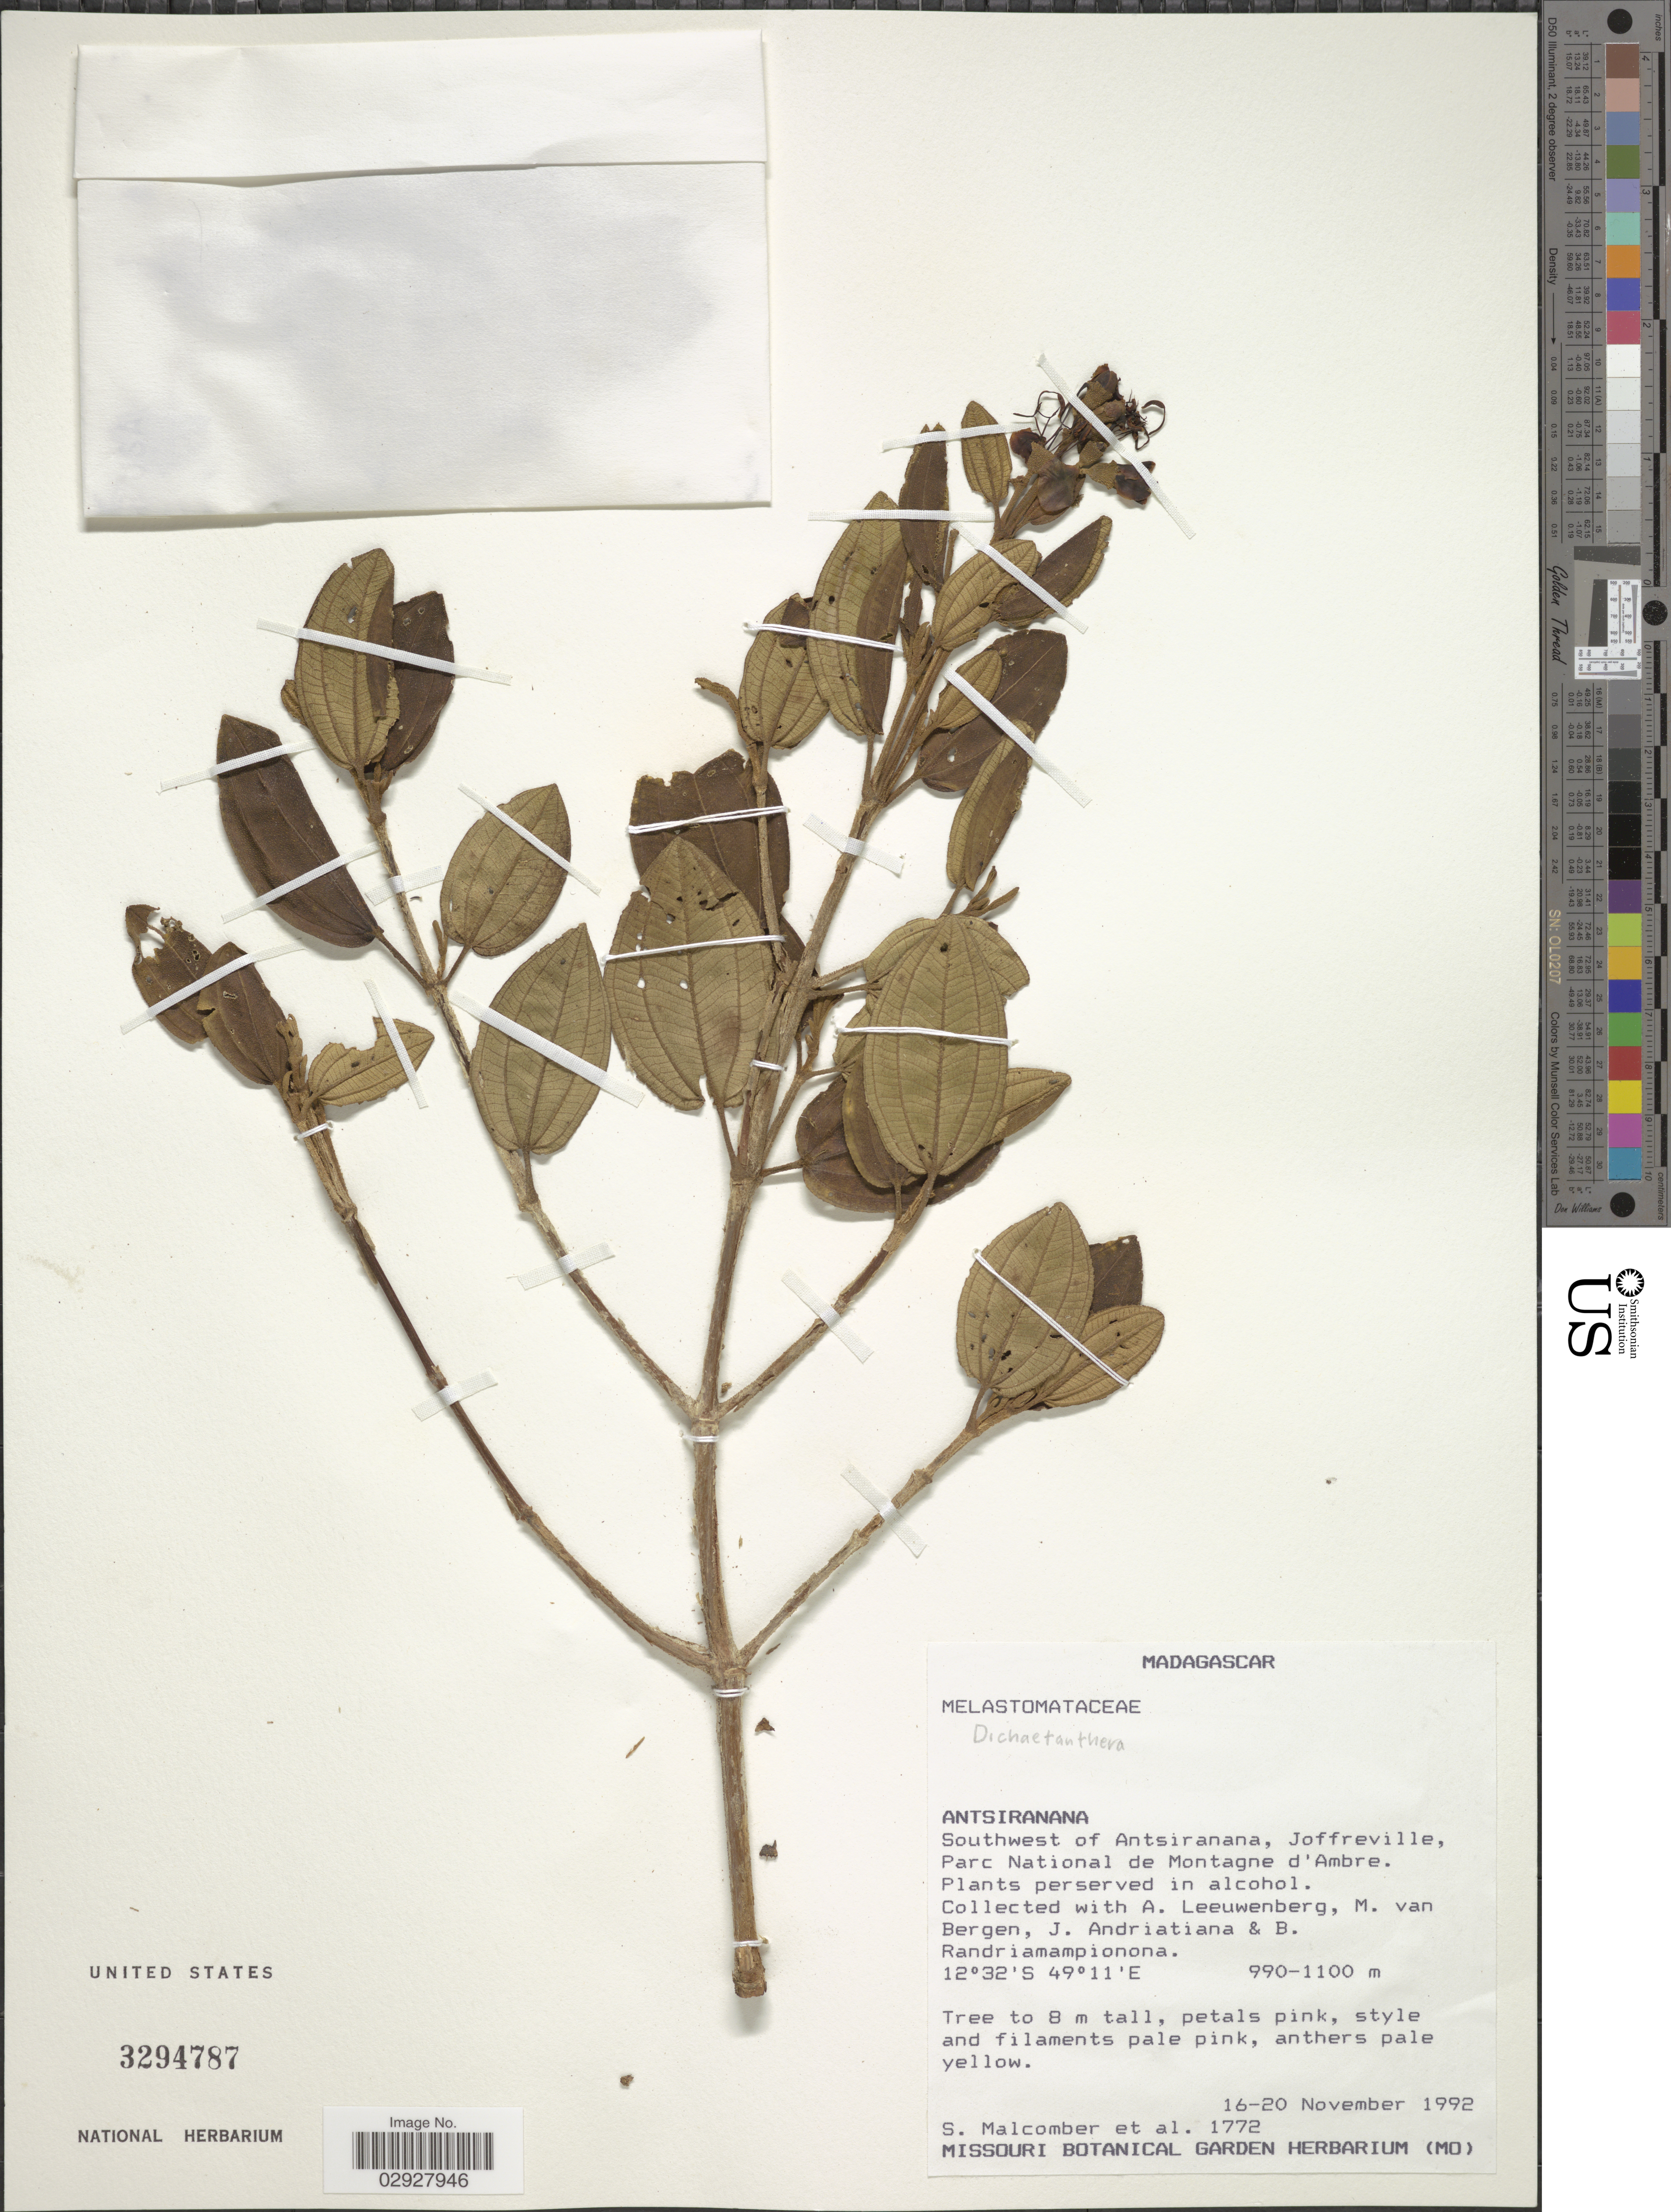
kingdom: Plantae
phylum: Tracheophyta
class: Magnoliopsida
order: Myrtales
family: Melastomataceae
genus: Medinilla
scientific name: Medinilla sp.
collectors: S. T. Malcomber, A. Leeuwenberg, M. van Bergen, J. Andriatiana & B. Randriamampionona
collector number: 1772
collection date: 1992-11-16/1992-11-20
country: Madagascar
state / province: Diana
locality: Southwest of Antsiranana, Joffreville, Parc National de Montagne d'Ambre.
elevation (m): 990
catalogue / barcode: US 3294787